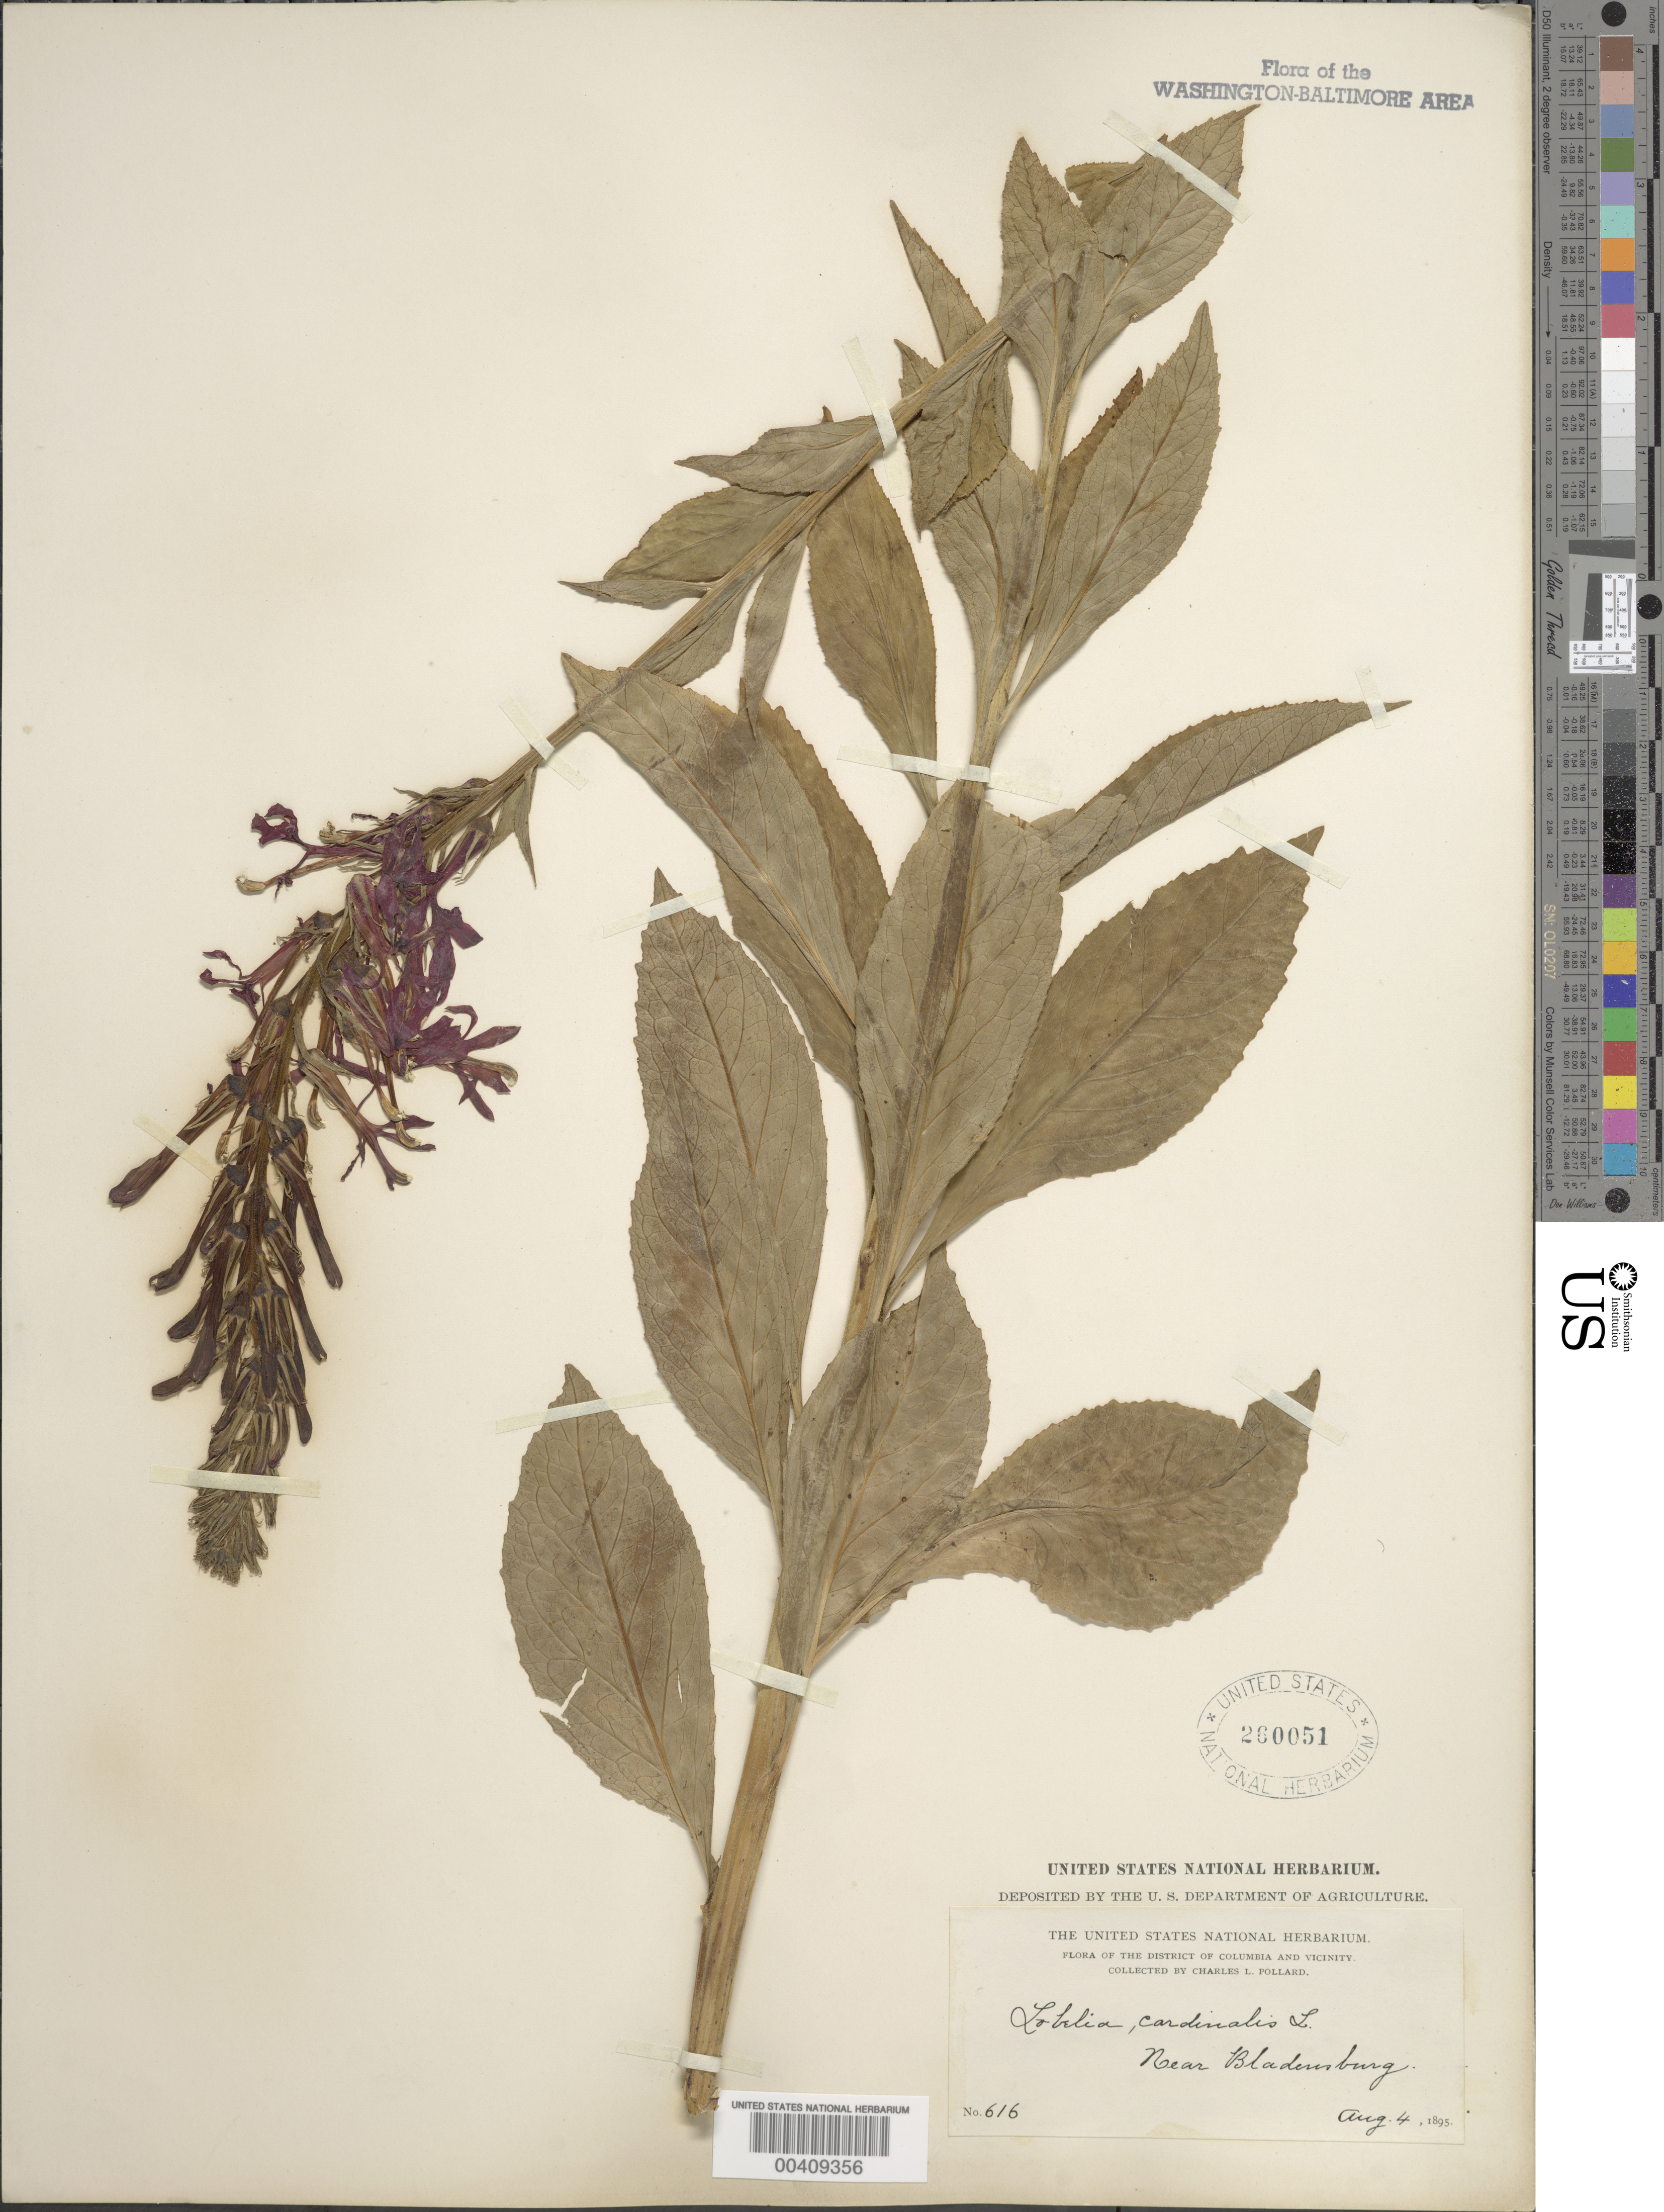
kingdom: Plantae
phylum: Tracheophyta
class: Magnoliopsida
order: Asterales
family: Campanulaceae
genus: Lobelia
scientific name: Lobelia cardinalis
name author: L.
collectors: C. L. Pollard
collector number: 616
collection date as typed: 04 Aug 1895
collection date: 1895-08-04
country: United States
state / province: Maryland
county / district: Prince George's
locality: Bladensburg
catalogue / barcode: US 260051